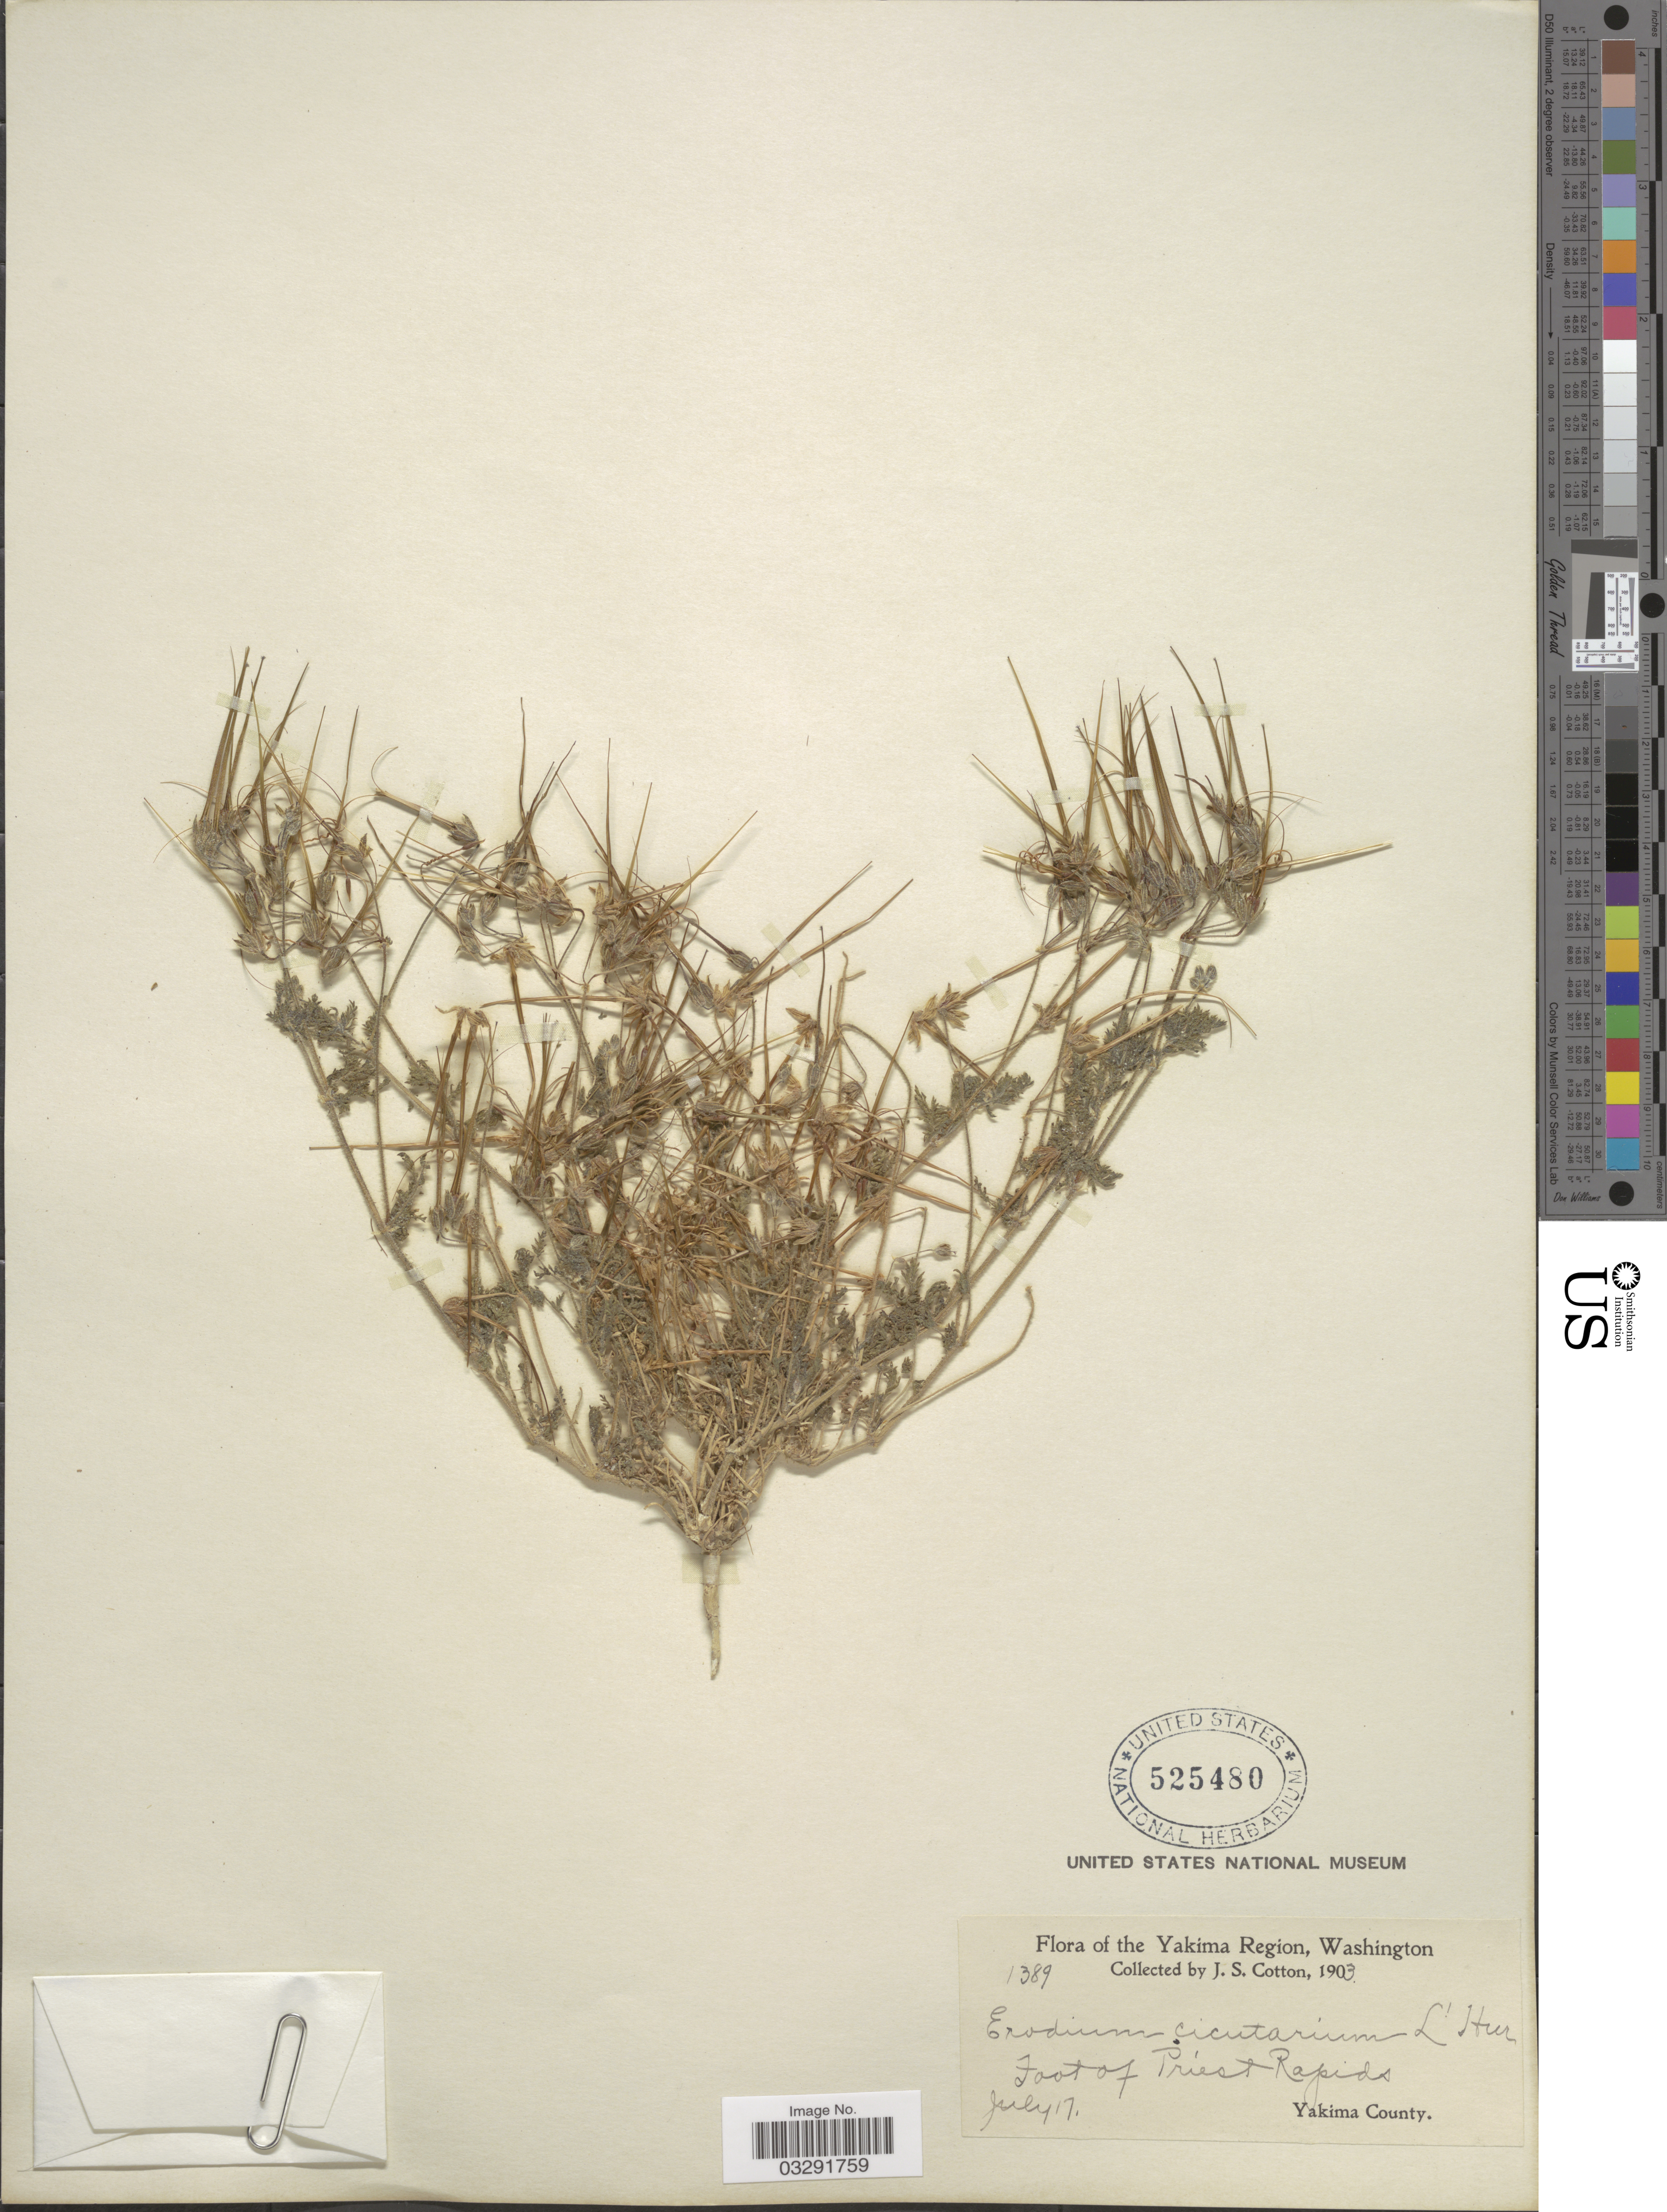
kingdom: Plantae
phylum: Tracheophyta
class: Magnoliopsida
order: Geraniales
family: Geraniaceae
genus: Erodium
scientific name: Erodium cicutarium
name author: (L.) L'Hér.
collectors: J. S. Cotton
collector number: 1389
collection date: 1903-07-17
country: United States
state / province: Washington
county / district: Yakima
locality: Yakima Region. Foot of Priest Rapids. Yakima County.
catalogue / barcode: US 525480